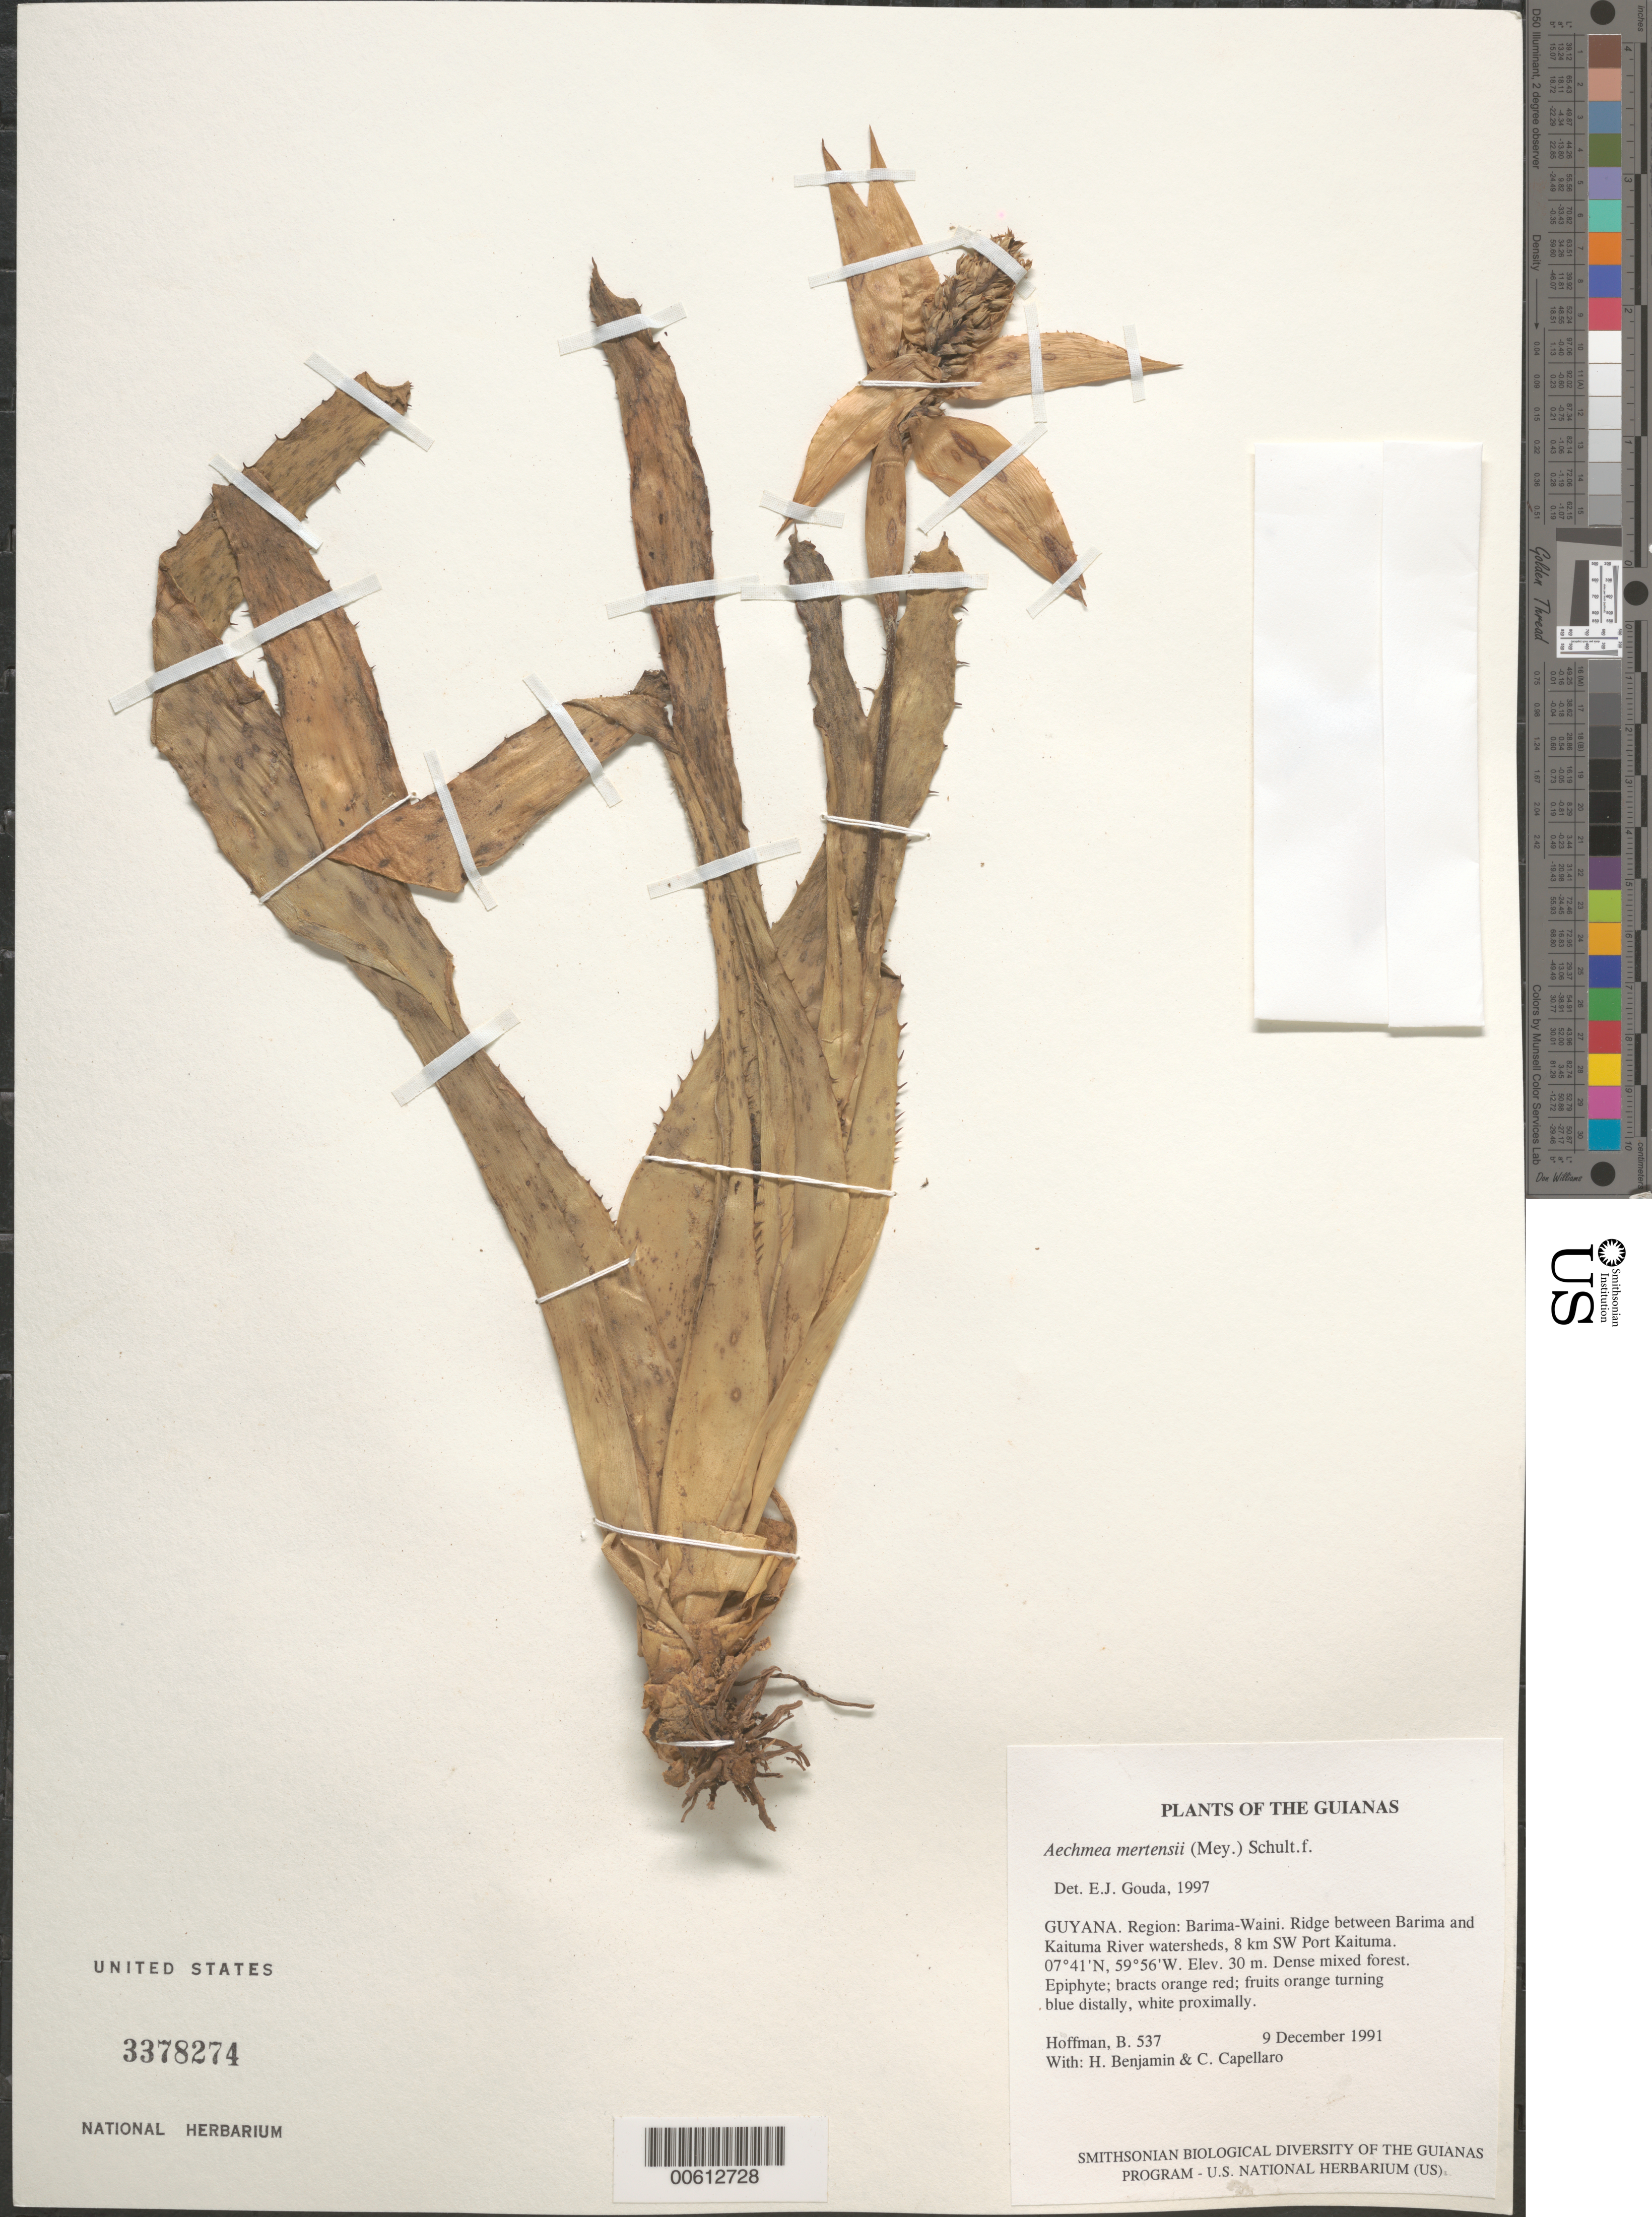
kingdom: Plantae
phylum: Tracheophyta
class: Liliopsida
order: Poales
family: Bromeliaceae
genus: Aechmea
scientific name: Aechmea mertensii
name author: (G. Mey.) Schult. & Schult. f.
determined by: Gouda, E. J.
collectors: B. Hoffman, H. Benjamin & C. Capellaro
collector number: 537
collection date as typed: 9 December 1991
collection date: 1991-12-09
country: Guyana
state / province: Barima-Waini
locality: Ridge between Barima and Kaituma River watersheds, 8 km SW of Port Kaituma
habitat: Dense mixed forest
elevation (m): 30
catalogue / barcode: US 3378274